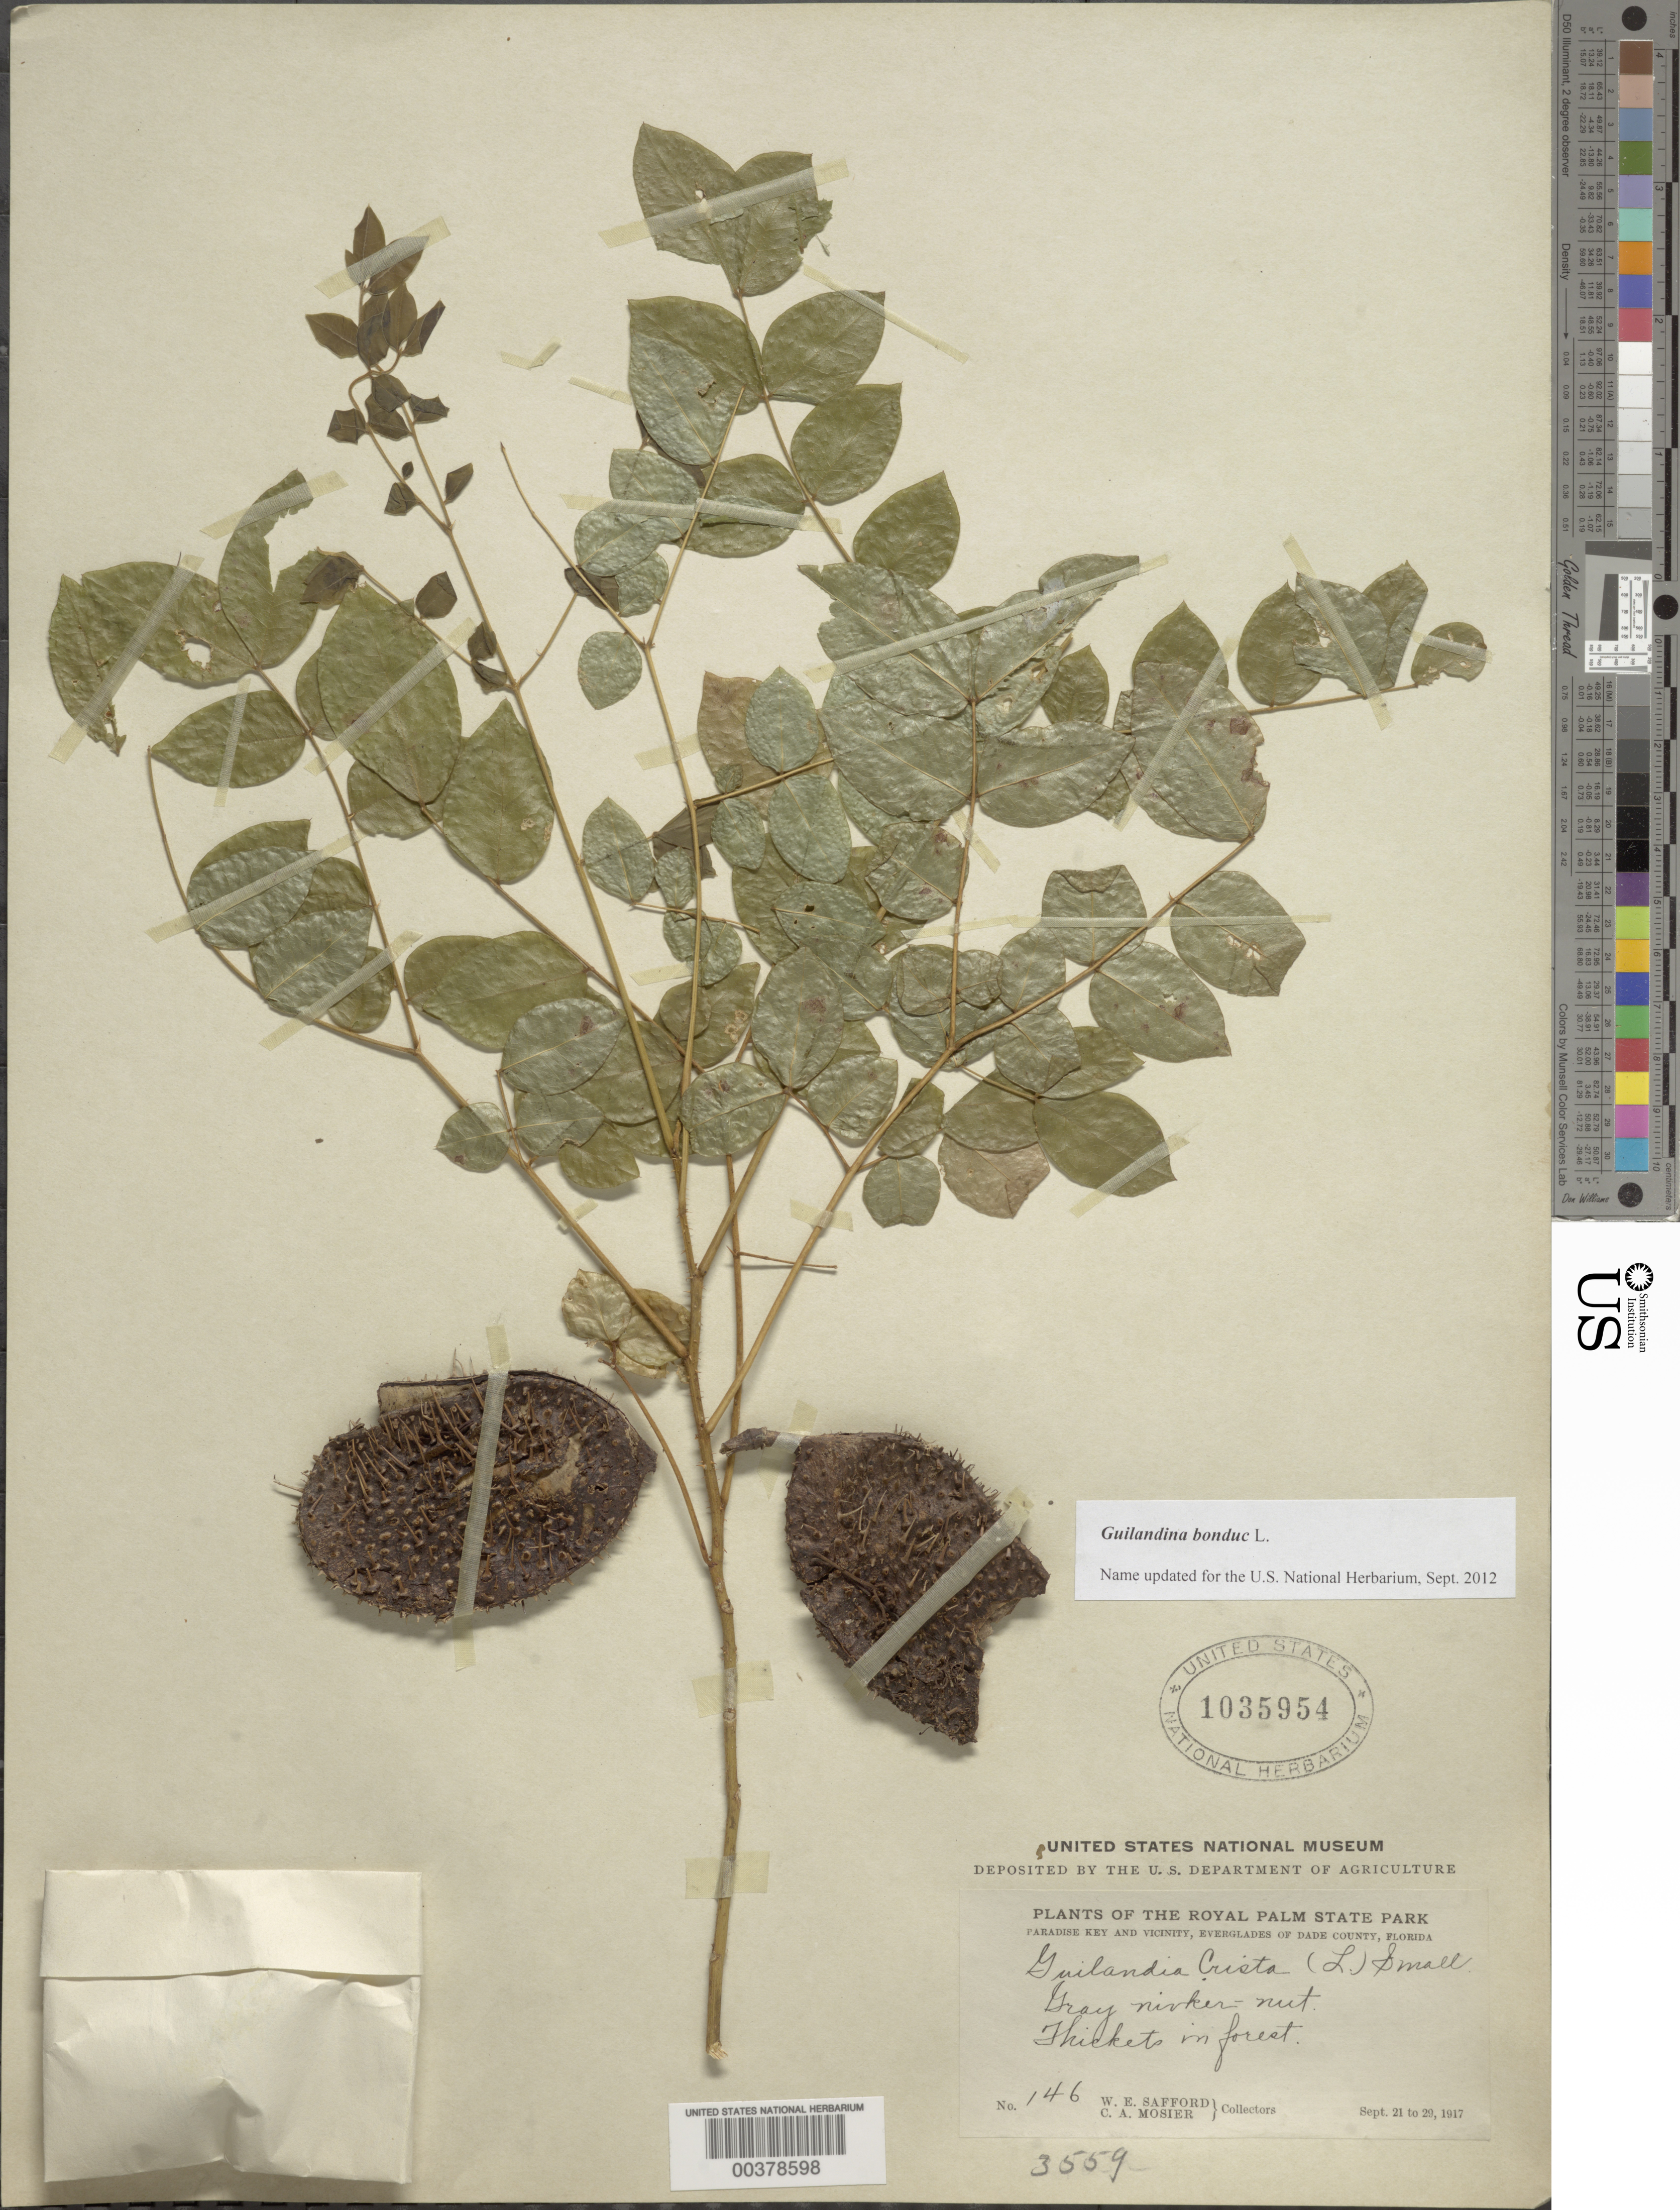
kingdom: Plantae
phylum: Tracheophyta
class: Magnoliopsida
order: Fabales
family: Fabaceae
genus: Guilandina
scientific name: Guilandina bonduc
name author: L.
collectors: W. E. Safford & C. A. Mosier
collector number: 146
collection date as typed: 21 Sep 1917 to 29 Sep 1917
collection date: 1917-09-21/1917-09-29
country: United States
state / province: Florida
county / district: Dade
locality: Paradise Key and vicinity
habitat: Thickets in forest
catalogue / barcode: US 1035954